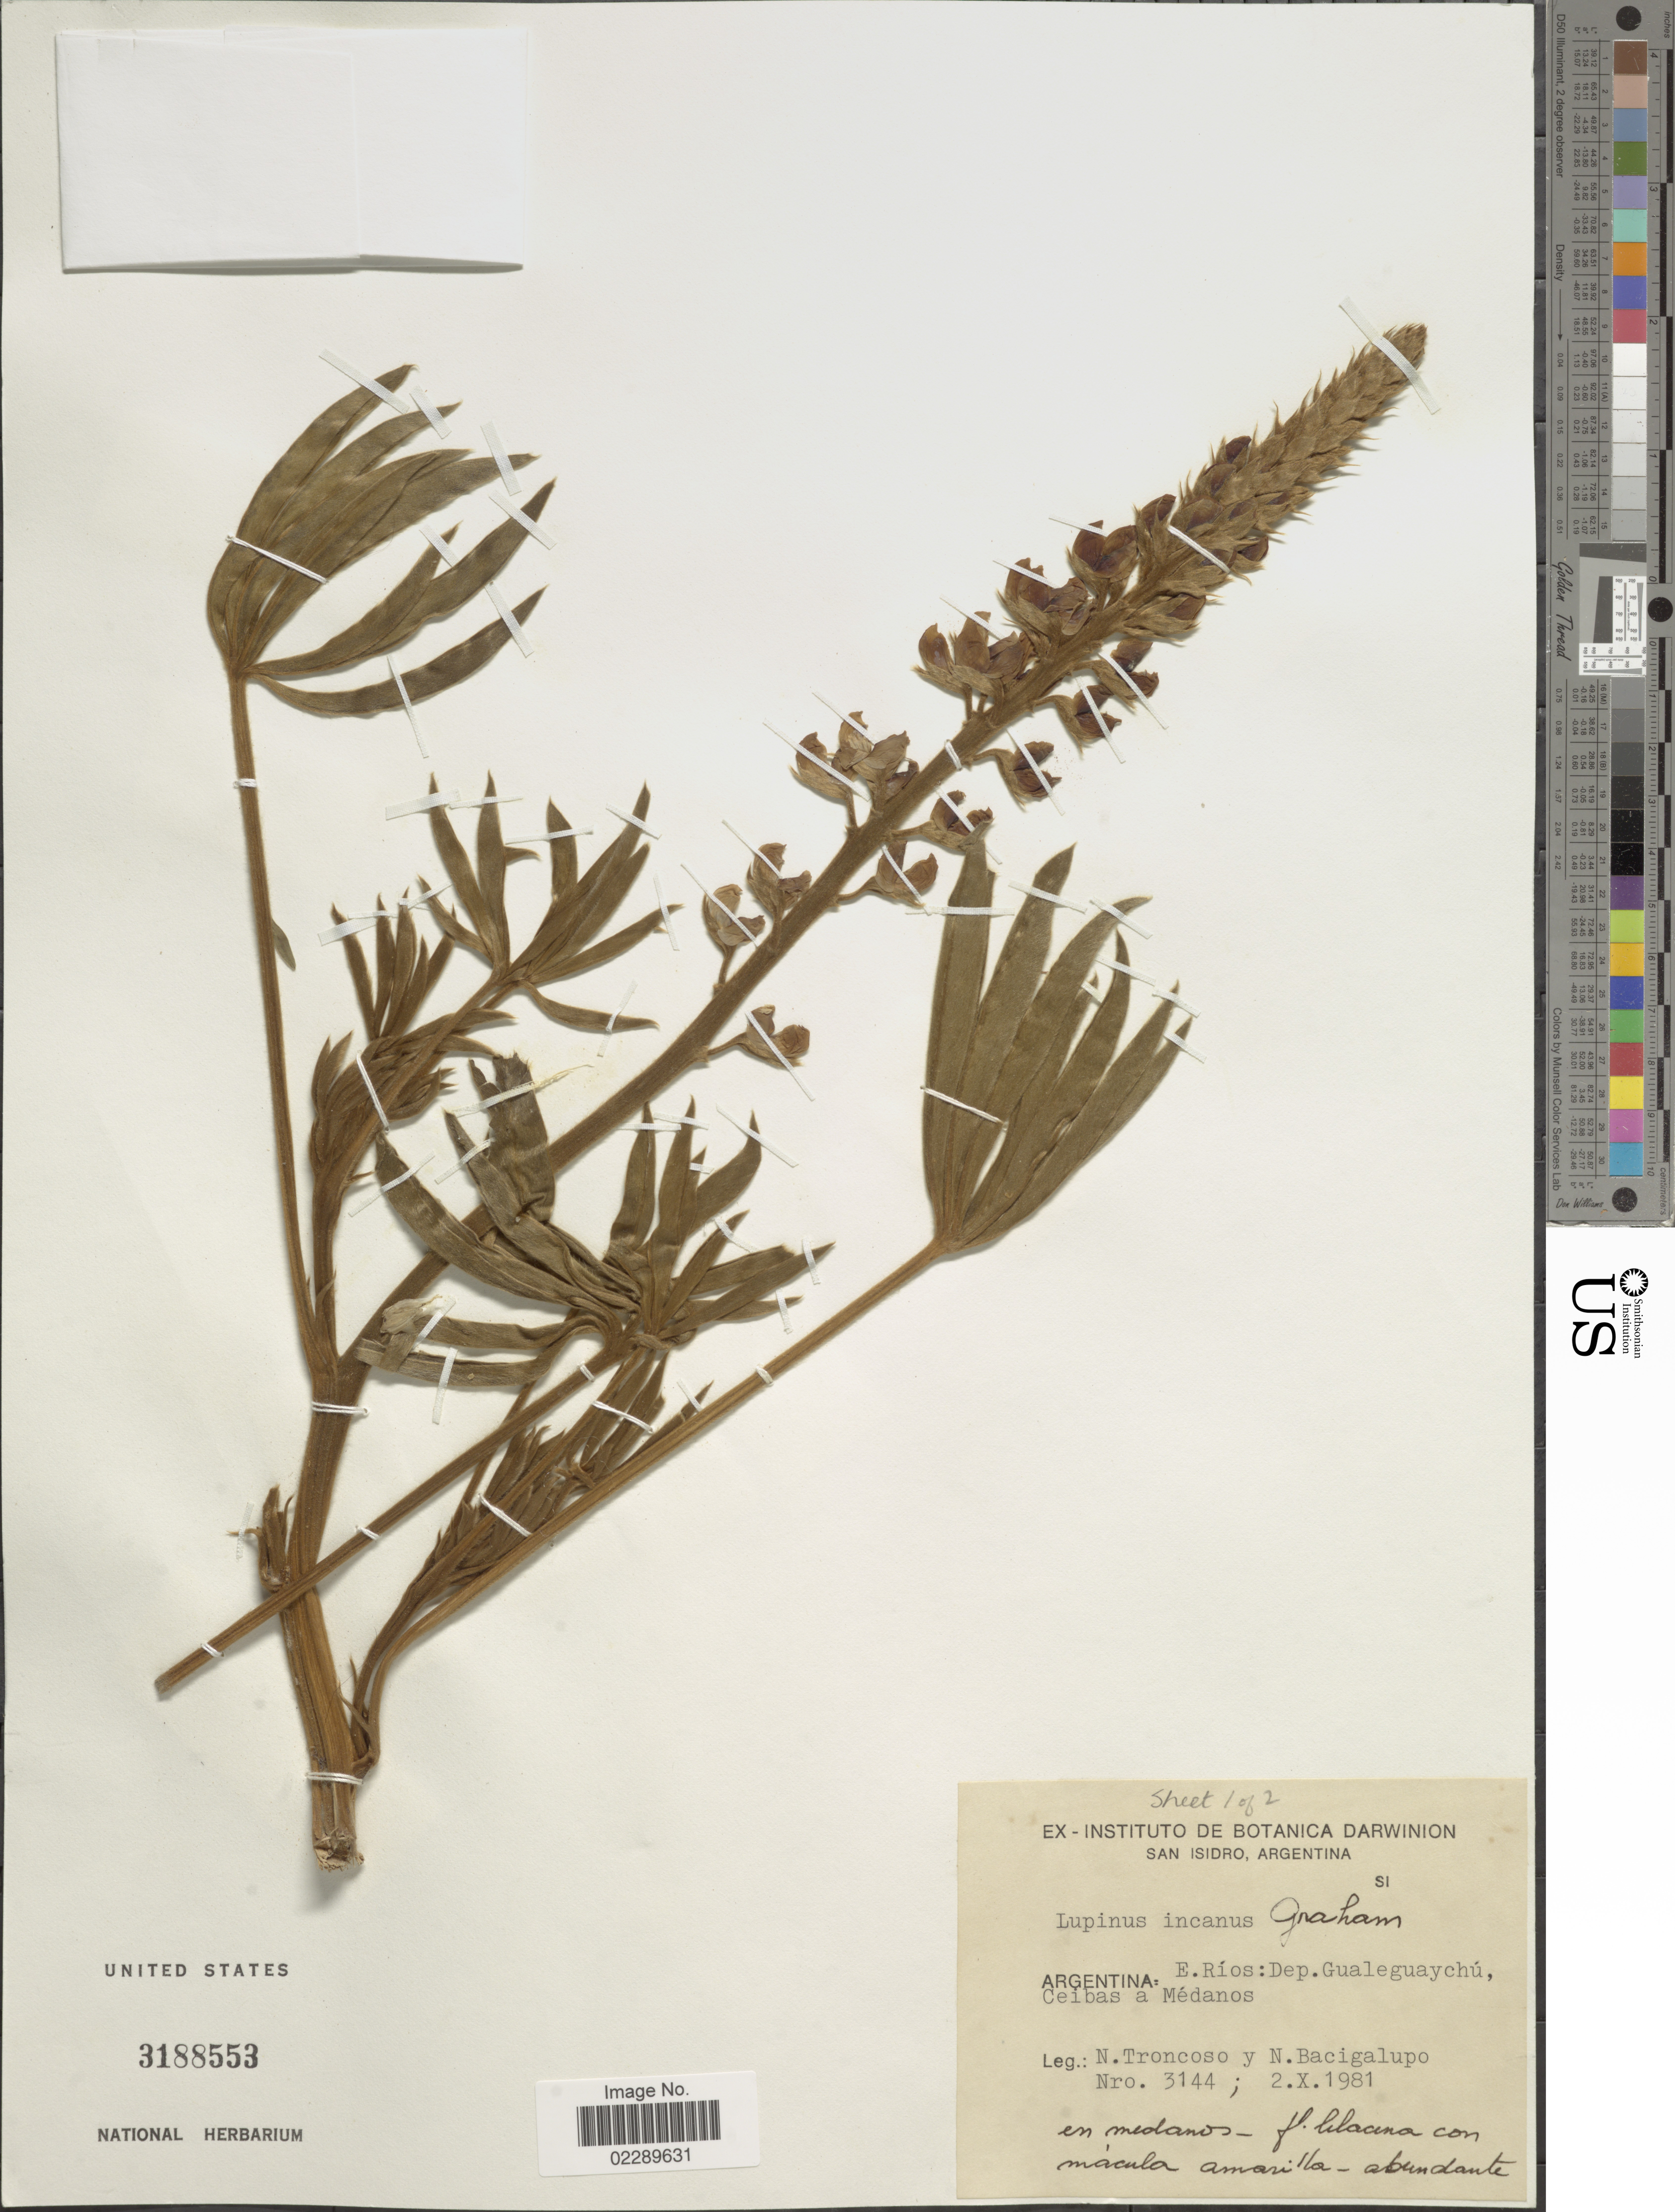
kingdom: Plantae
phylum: Tracheophyta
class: Magnoliopsida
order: Fabales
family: Fabaceae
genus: Lupinus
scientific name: Lupinus incanus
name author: Graham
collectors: N. Troncoso & N. M. Bacigalupo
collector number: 3144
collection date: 1981-10-02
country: Argentina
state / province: Entre Rios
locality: Argentina: E. Ríos: Dep. Gualeguaychú, Ceibas a Médanos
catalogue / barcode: US 3188553